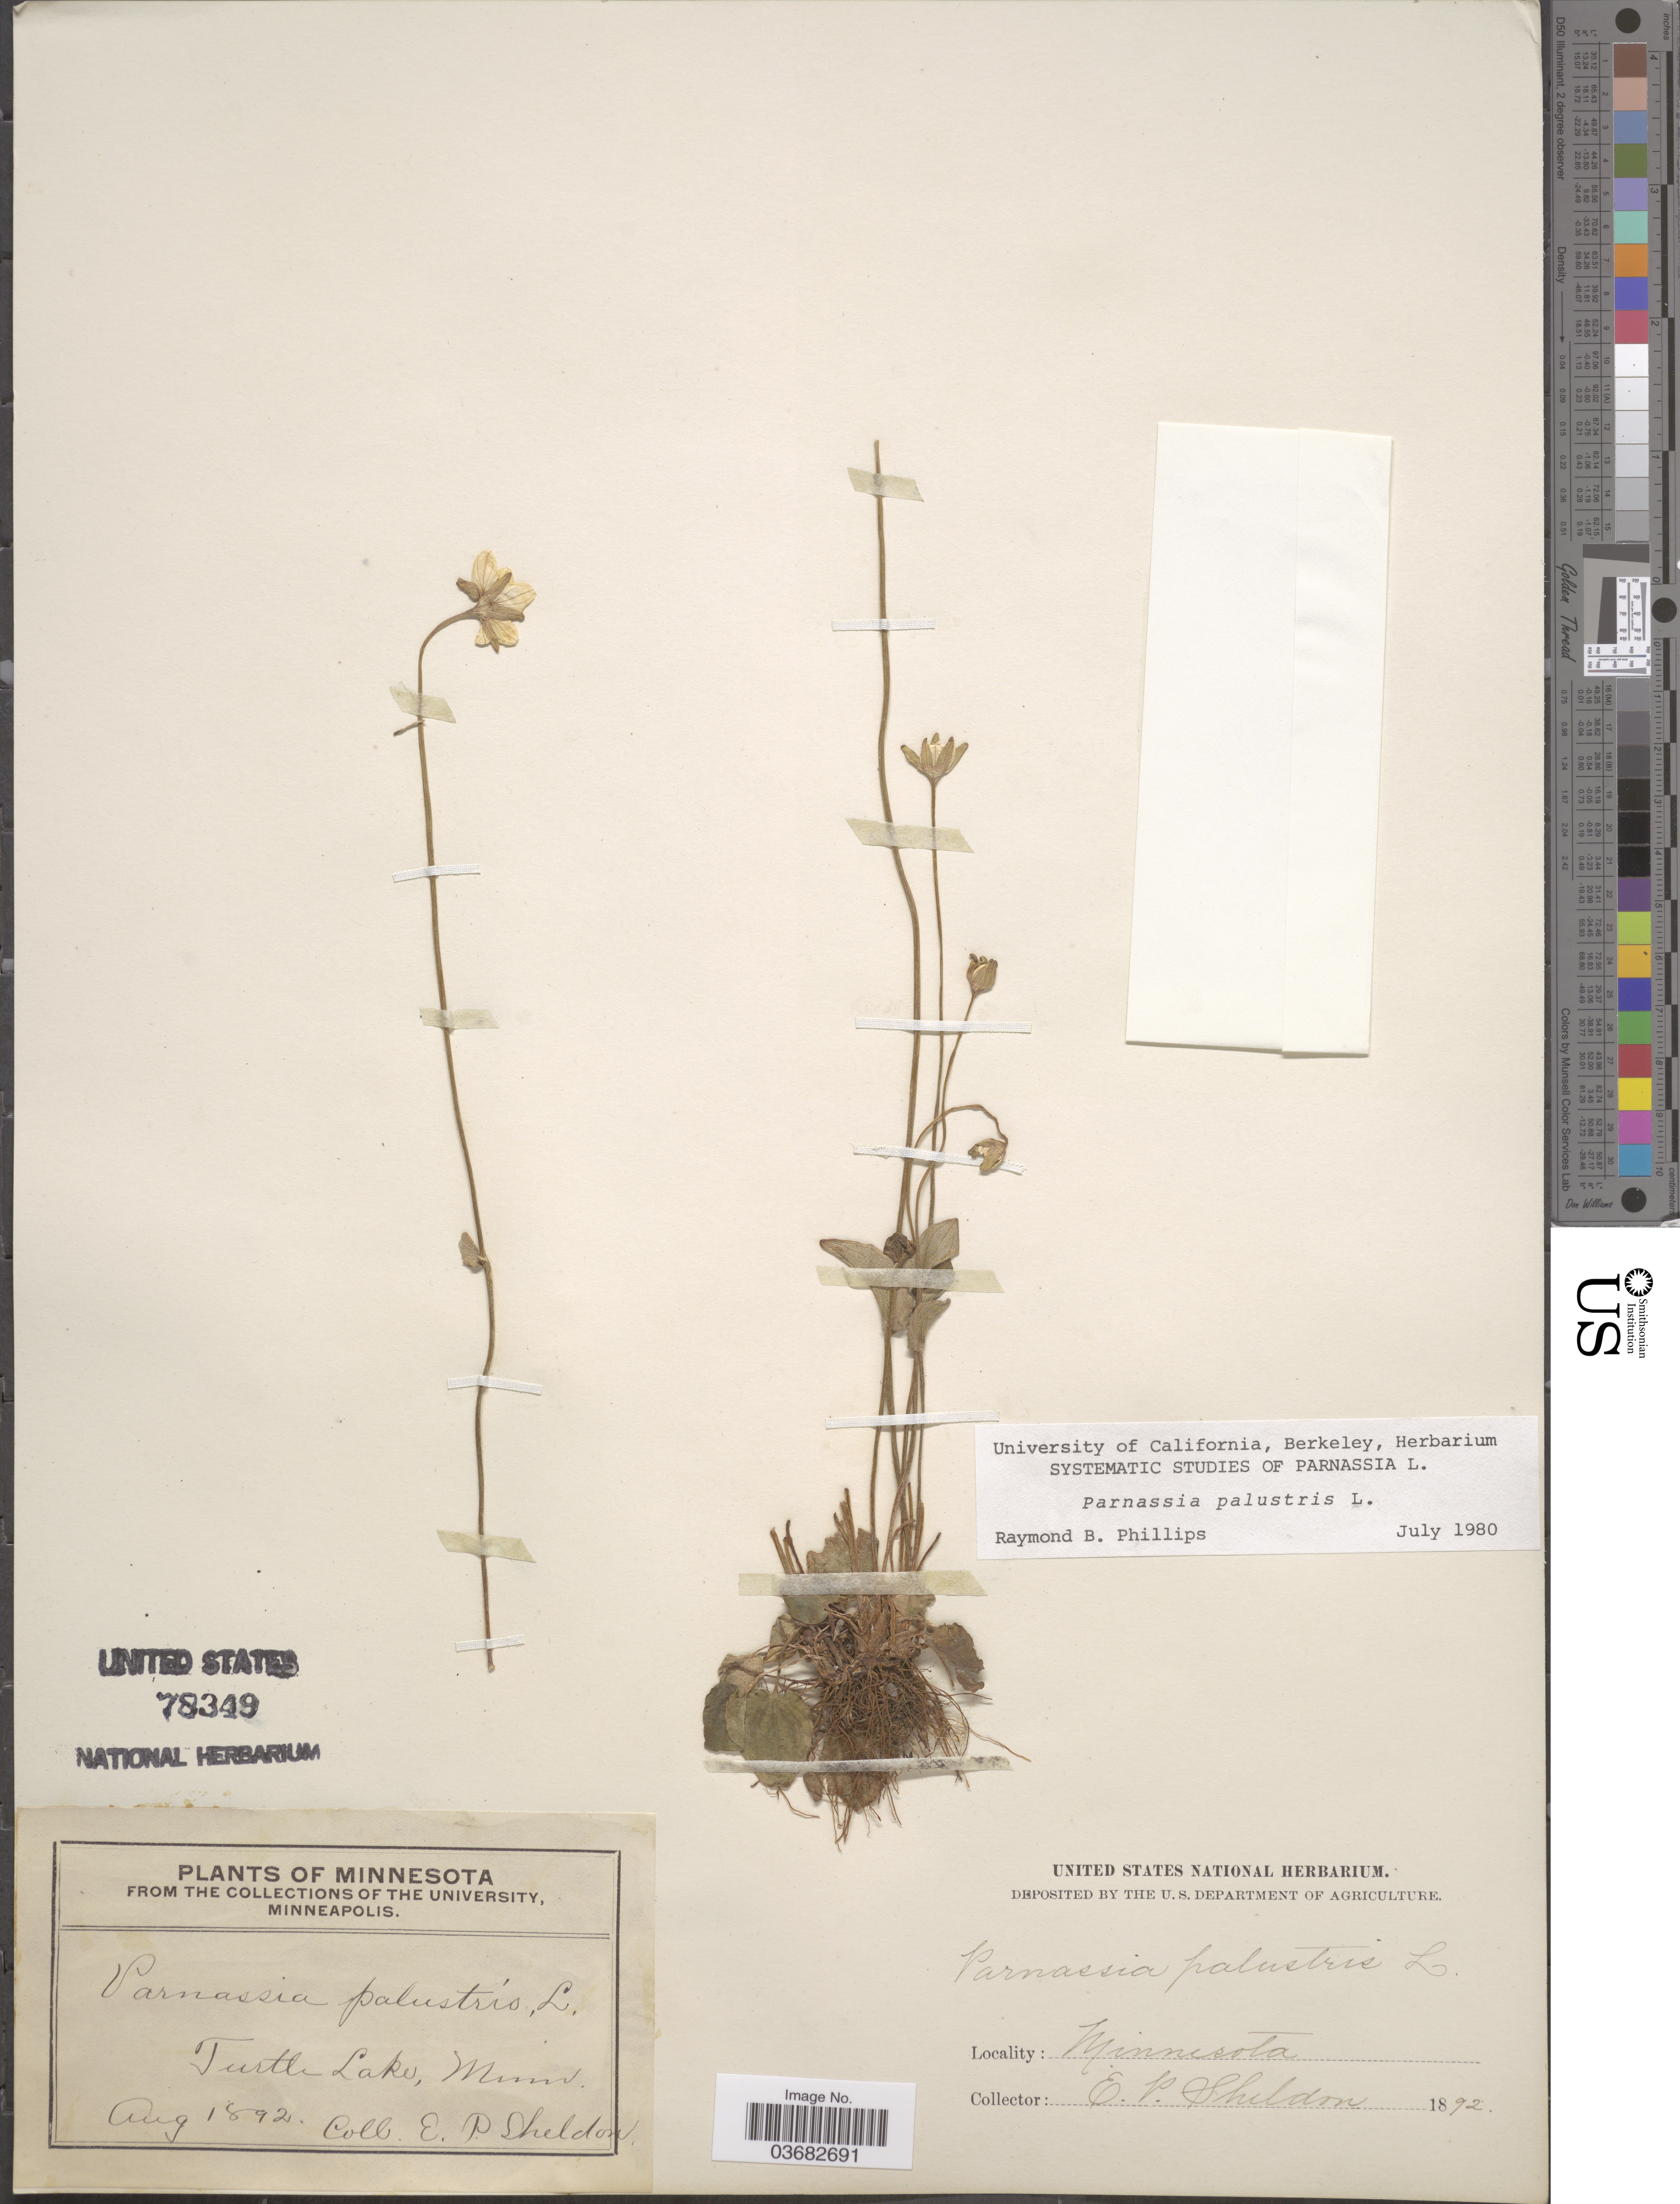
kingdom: Plantae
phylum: Tracheophyta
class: Magnoliopsida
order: Celastrales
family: Parnassiaceae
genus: Parnassia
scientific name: Parnassia palustris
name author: L.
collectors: E. P. Sheldon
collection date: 1892-08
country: United States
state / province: Minnesota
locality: Turtle Lake.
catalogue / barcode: US 78349